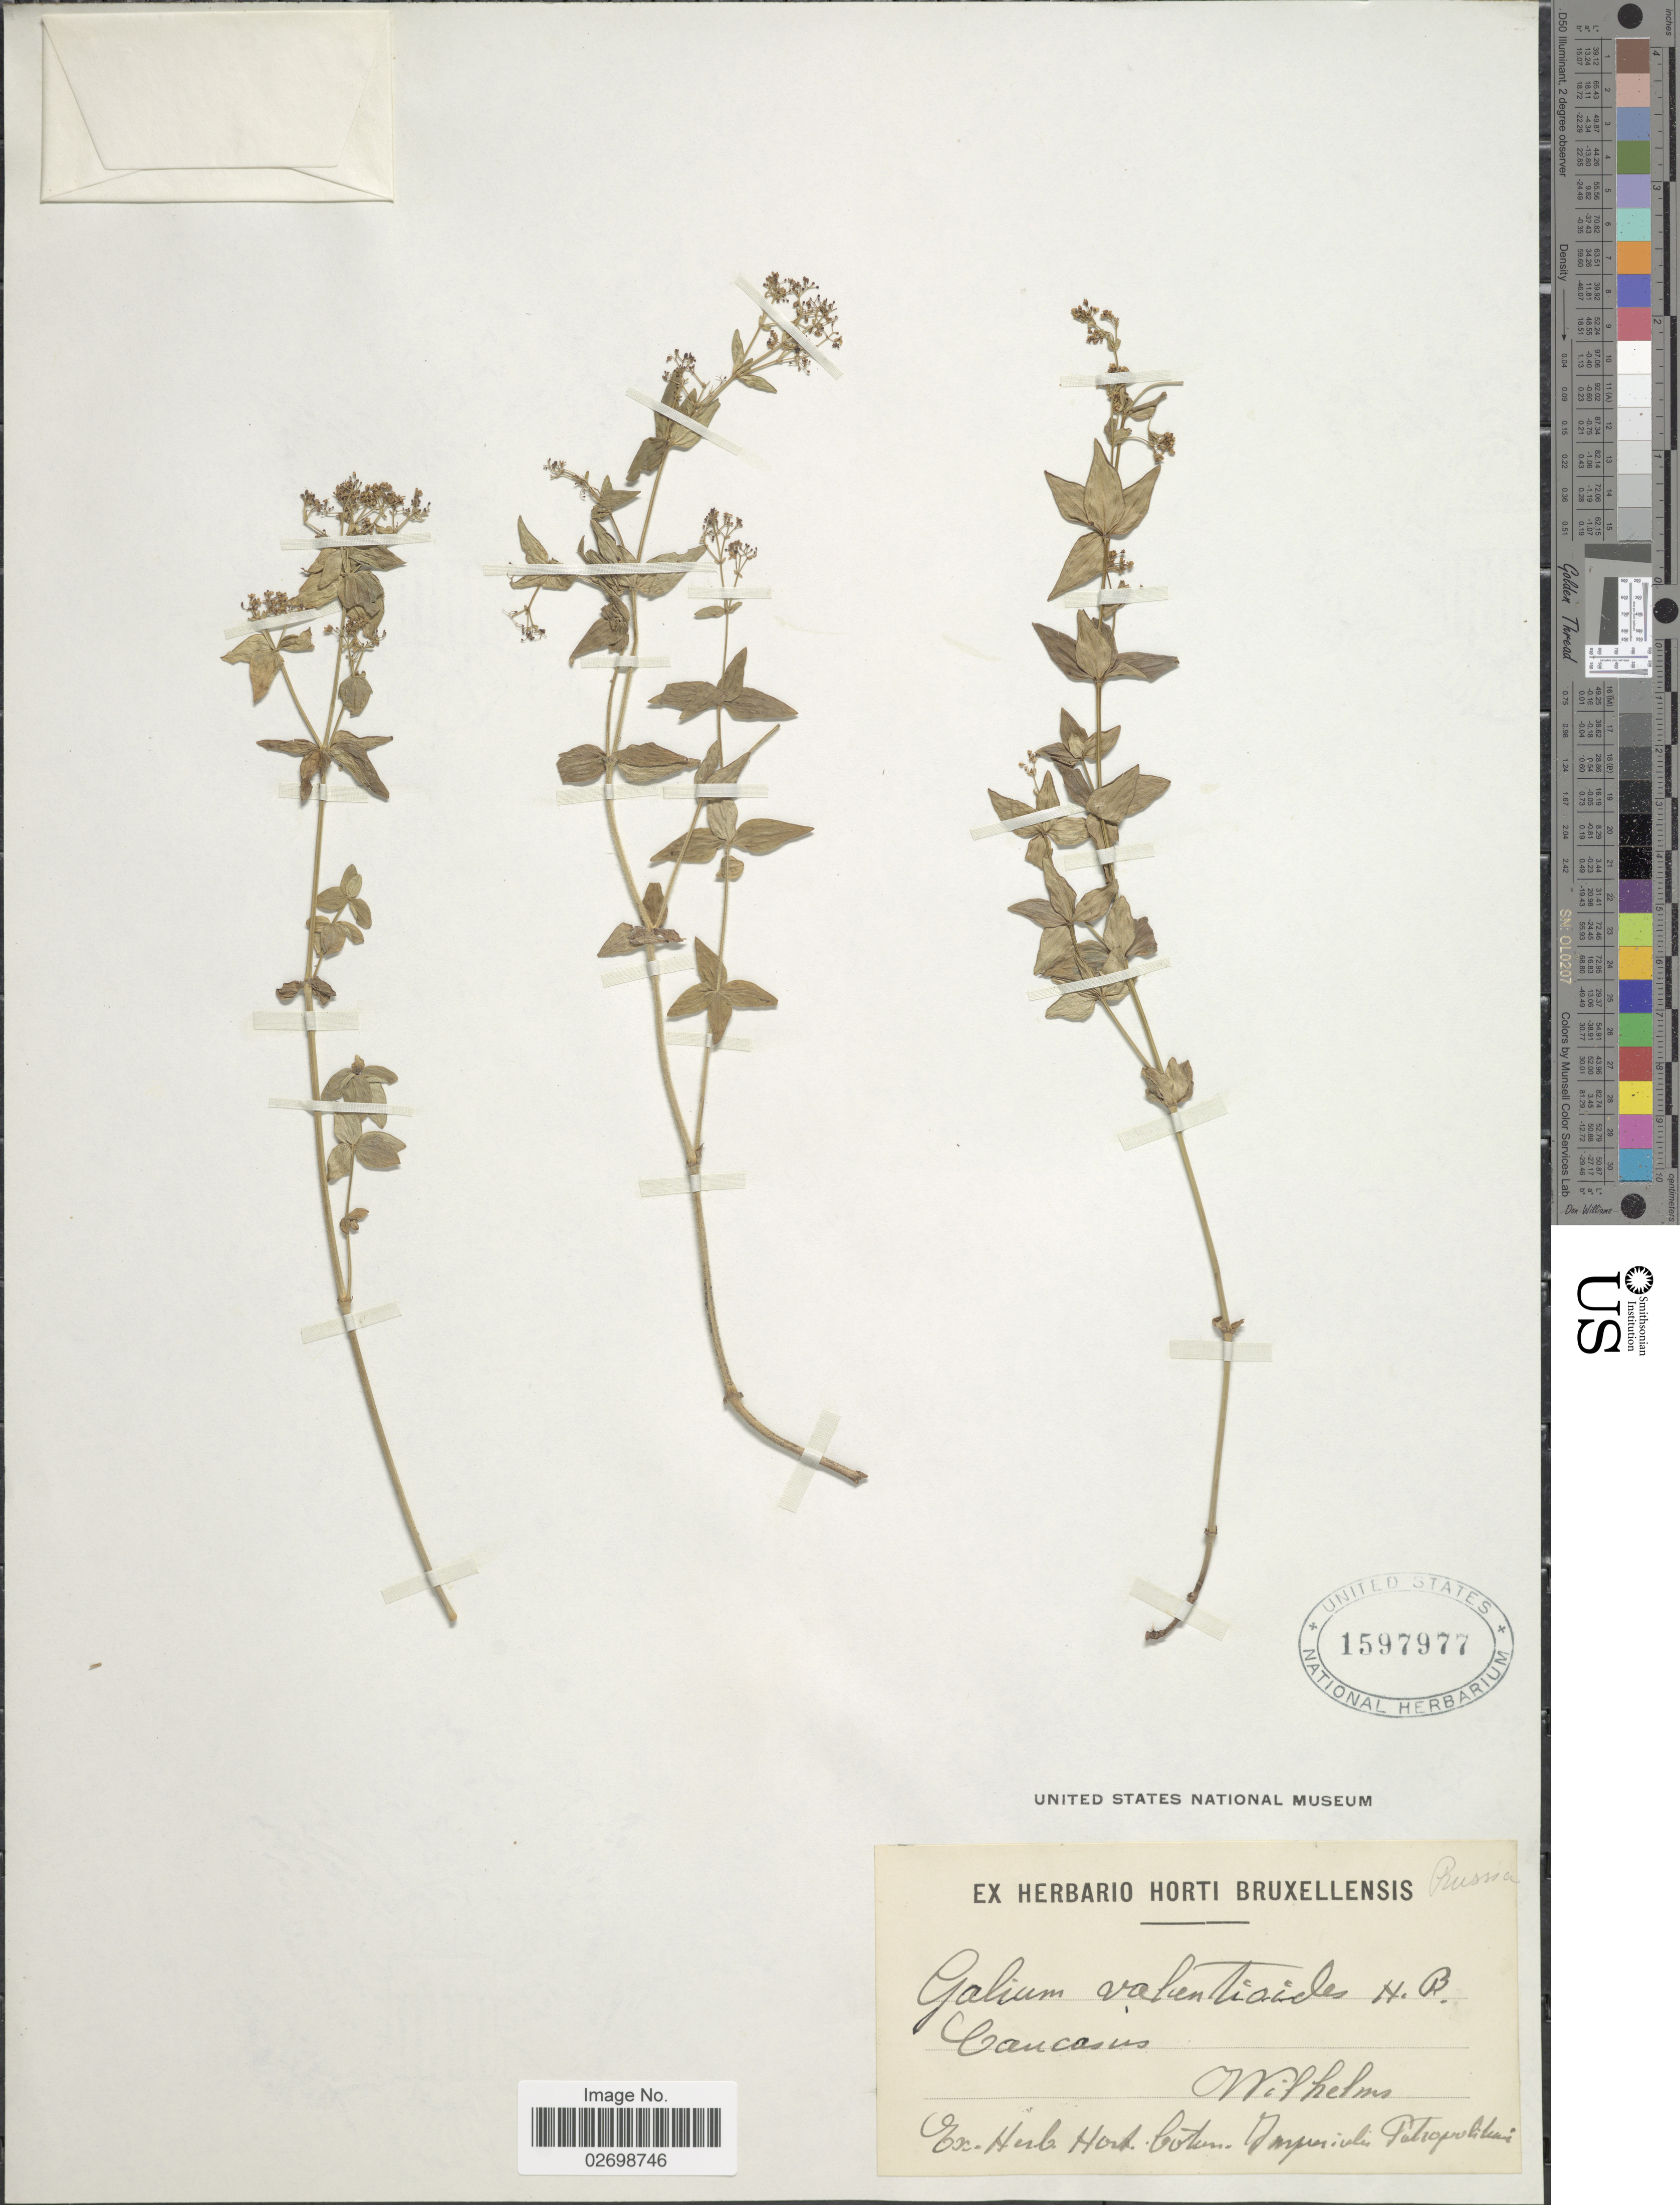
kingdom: Plantae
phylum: Tracheophyta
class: Magnoliopsida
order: Gentianales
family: Rubiaceae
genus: Galium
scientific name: Galium valantioides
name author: M. Bieb.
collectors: C. Wilhelms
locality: Caucasus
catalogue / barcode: US 1597877